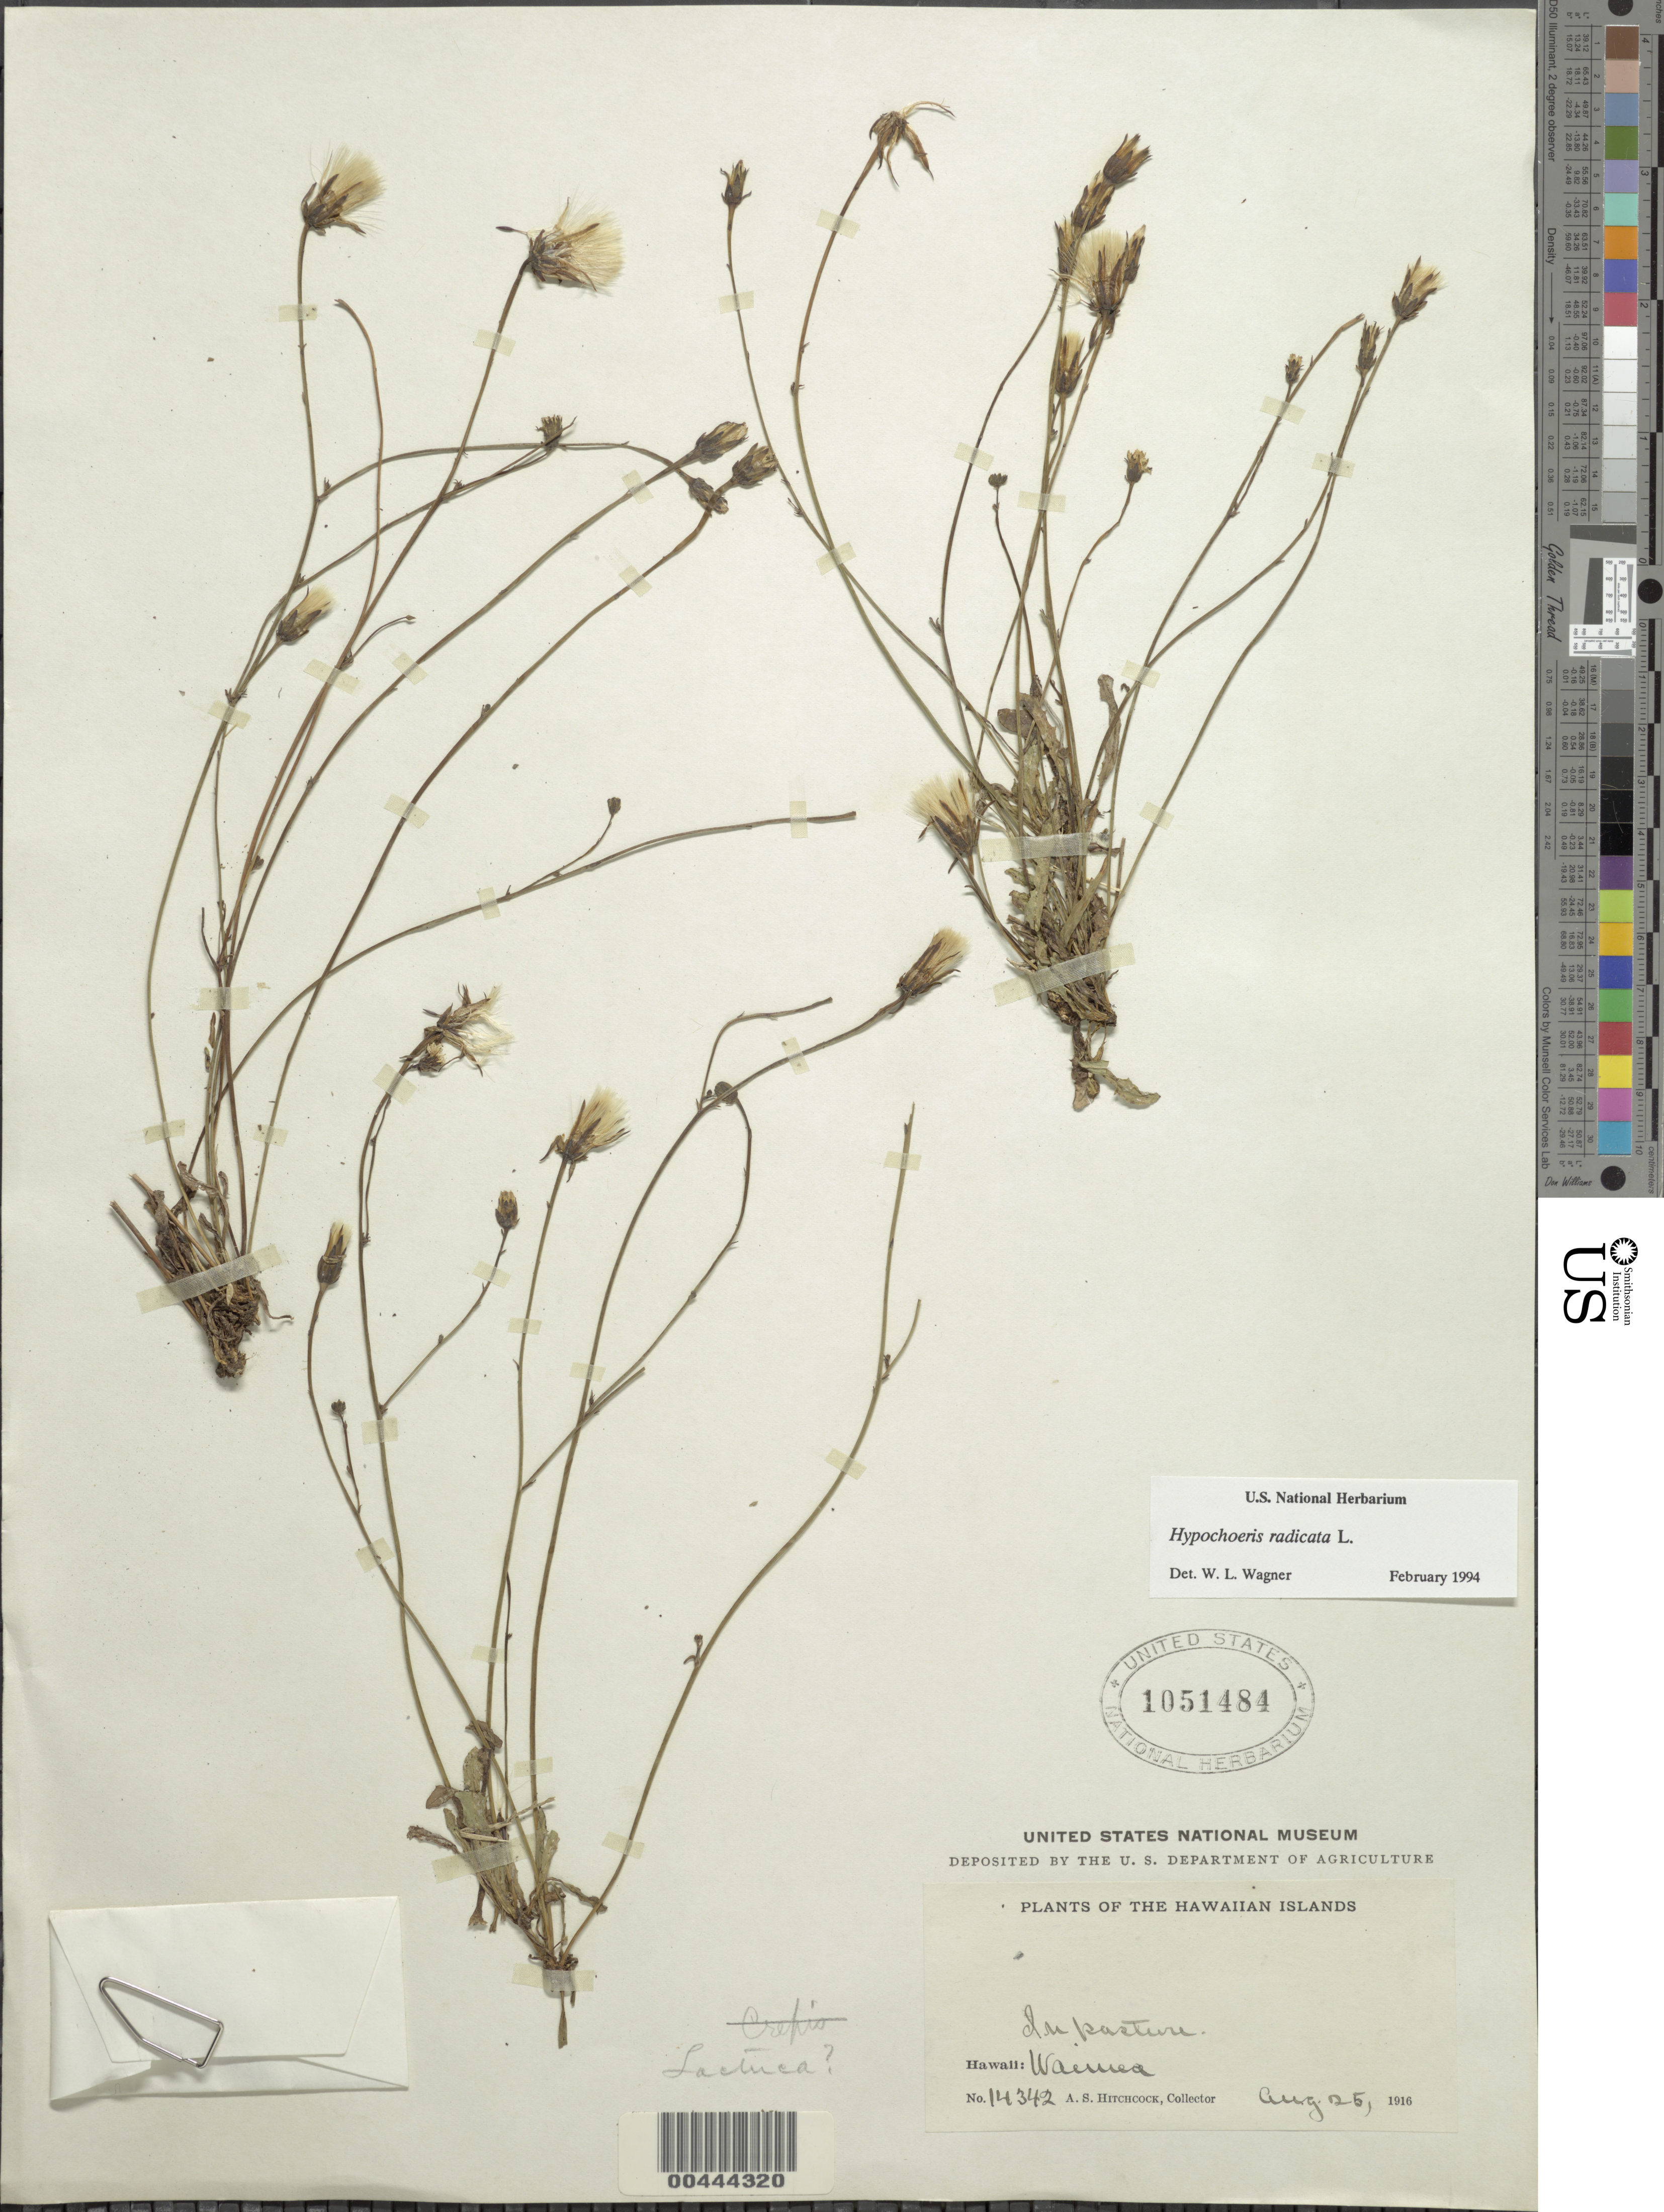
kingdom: Plantae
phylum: Tracheophyta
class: Magnoliopsida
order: Asterales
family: Asteraceae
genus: Hypochaeris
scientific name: Hypochaeris radicata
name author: L.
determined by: Wagner, W. L., (BOT), Smithsonian Institution - National Museum of Natural History (UNITED STATES)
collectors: A. S. Hitchcock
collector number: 14342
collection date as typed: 25 Aug 1916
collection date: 1916-08-25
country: United States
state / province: Hawaii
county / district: Kauai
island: Kaua'i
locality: Waimea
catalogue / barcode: US 1051484